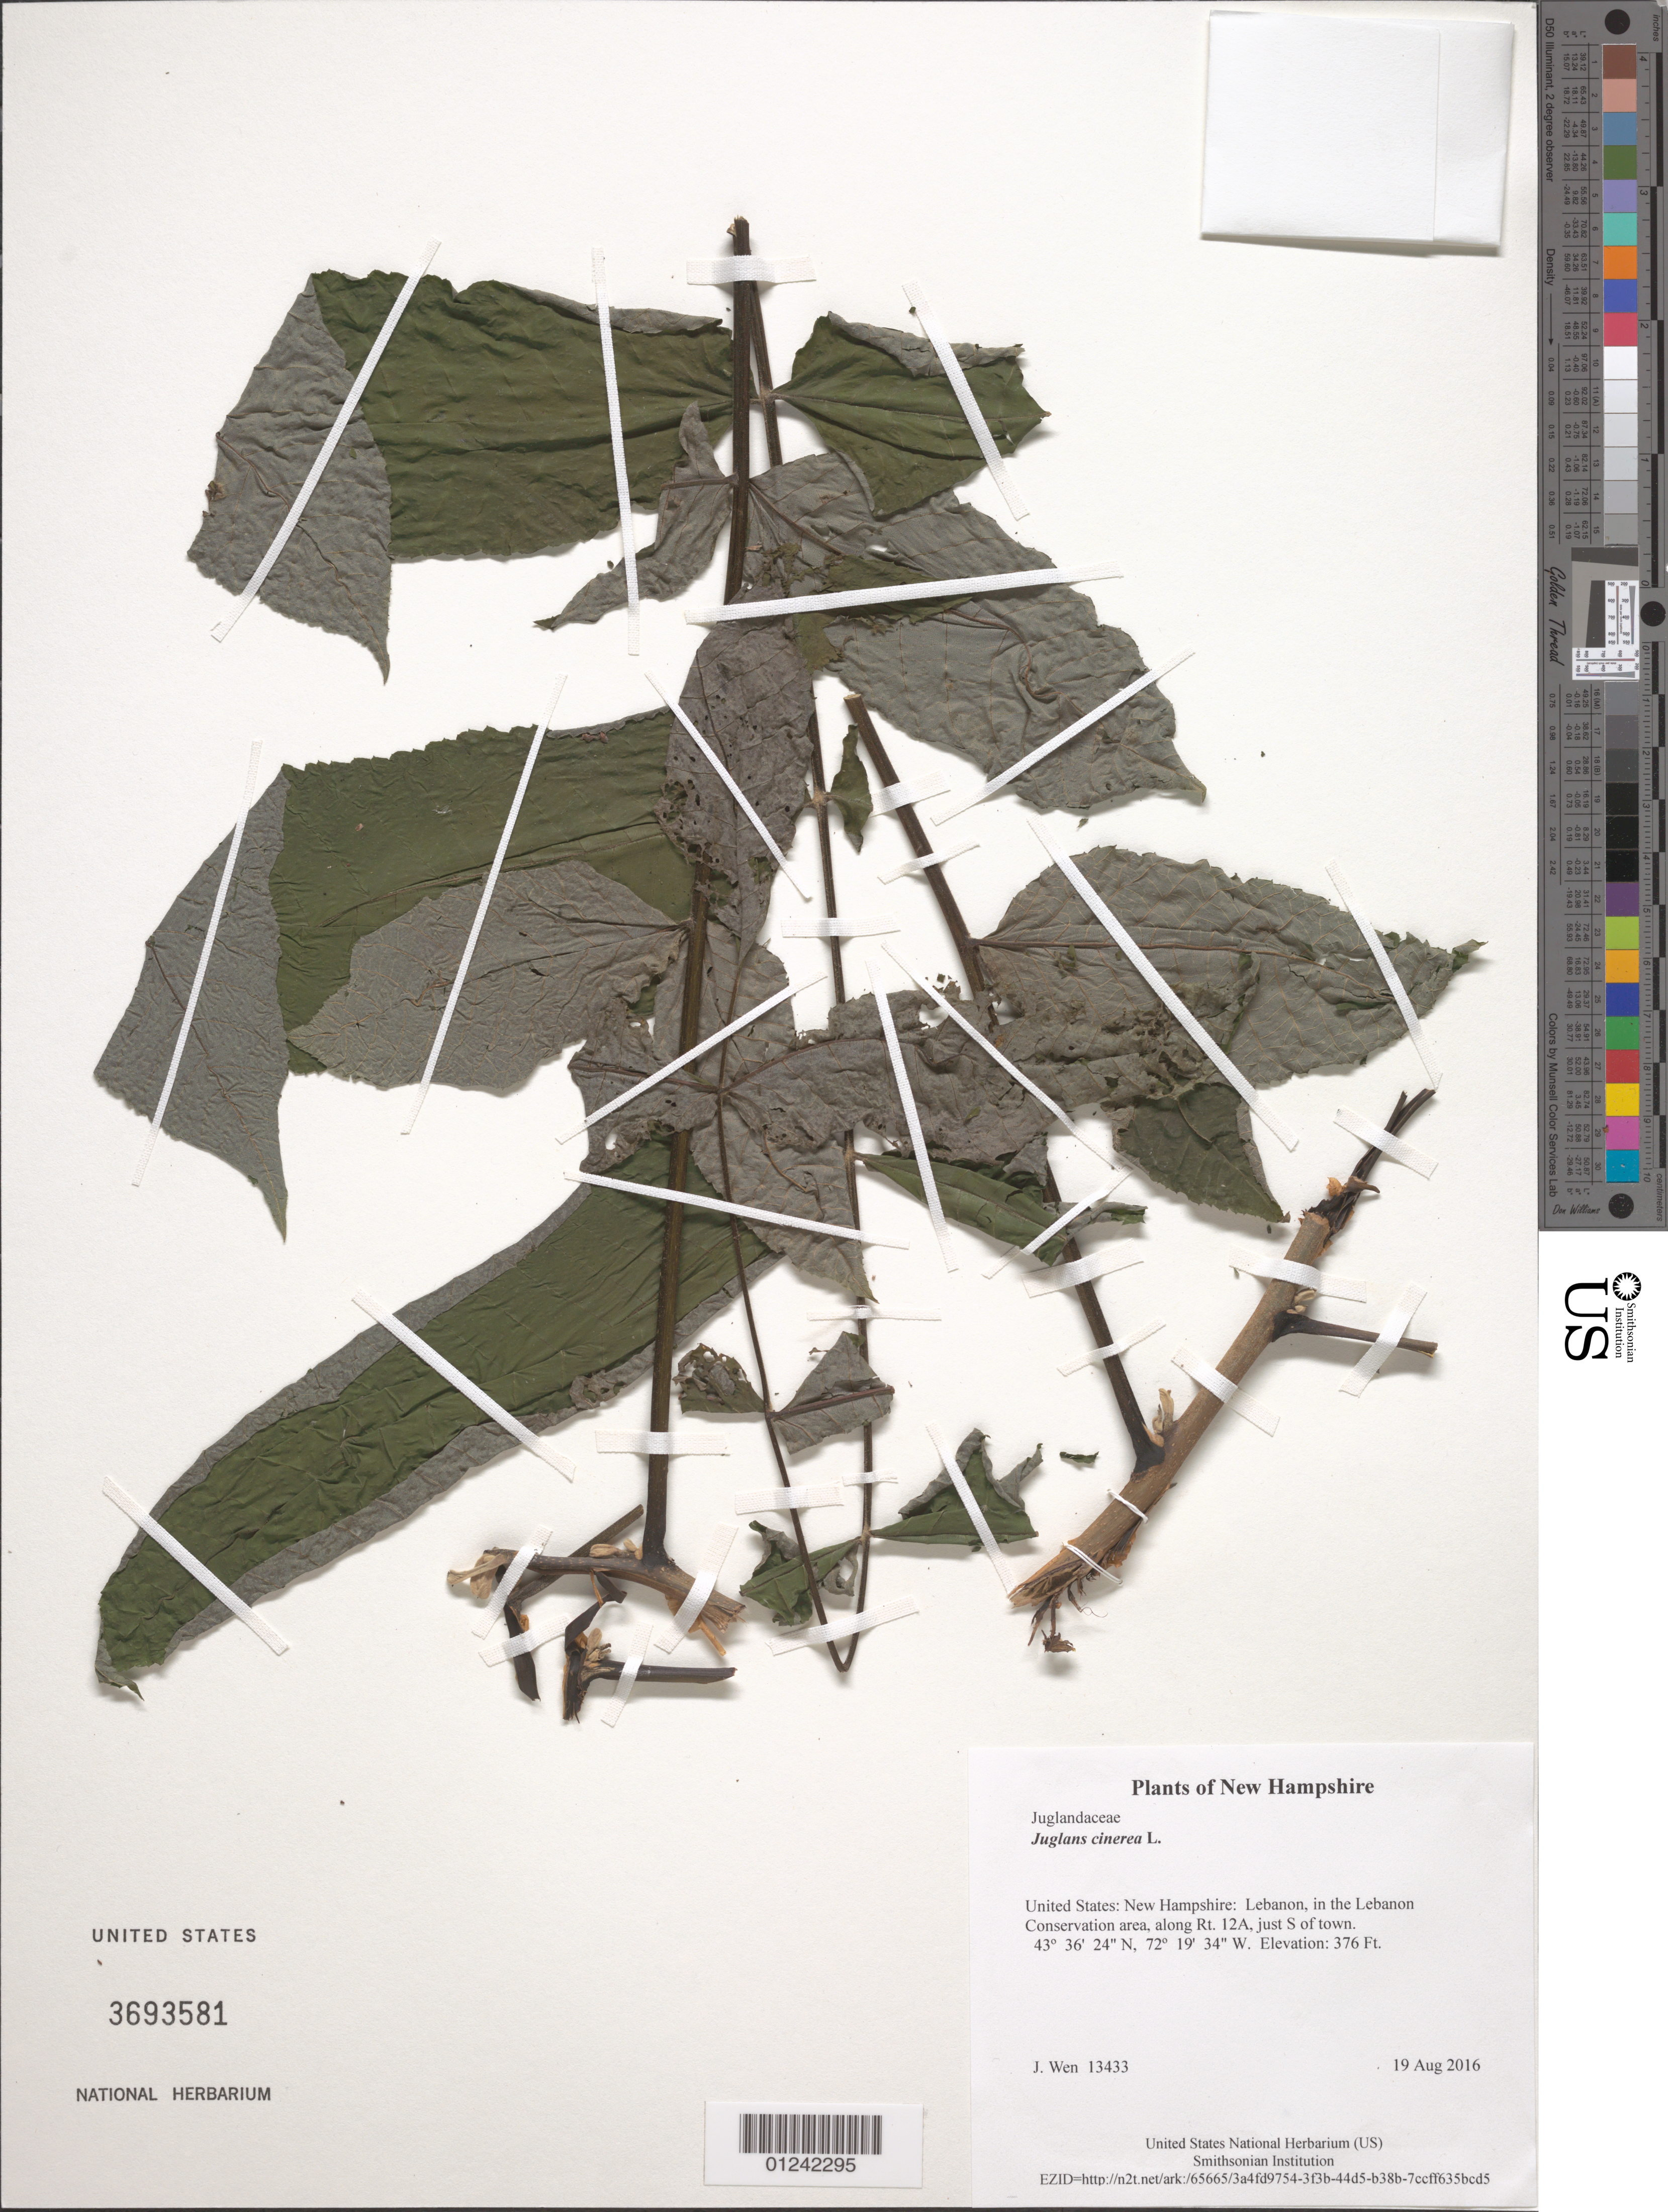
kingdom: Plantae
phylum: Tracheophyta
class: Magnoliopsida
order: Fagales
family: Juglandaceae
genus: Juglans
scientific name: Juglans cinerea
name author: L.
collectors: J. Wen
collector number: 13433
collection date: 2016-08-19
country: United States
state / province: New Hampshire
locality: Lebanon, in the Lebanon Conservation area, along Rt. 12A, just S of town.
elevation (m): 115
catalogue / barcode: US 3693581